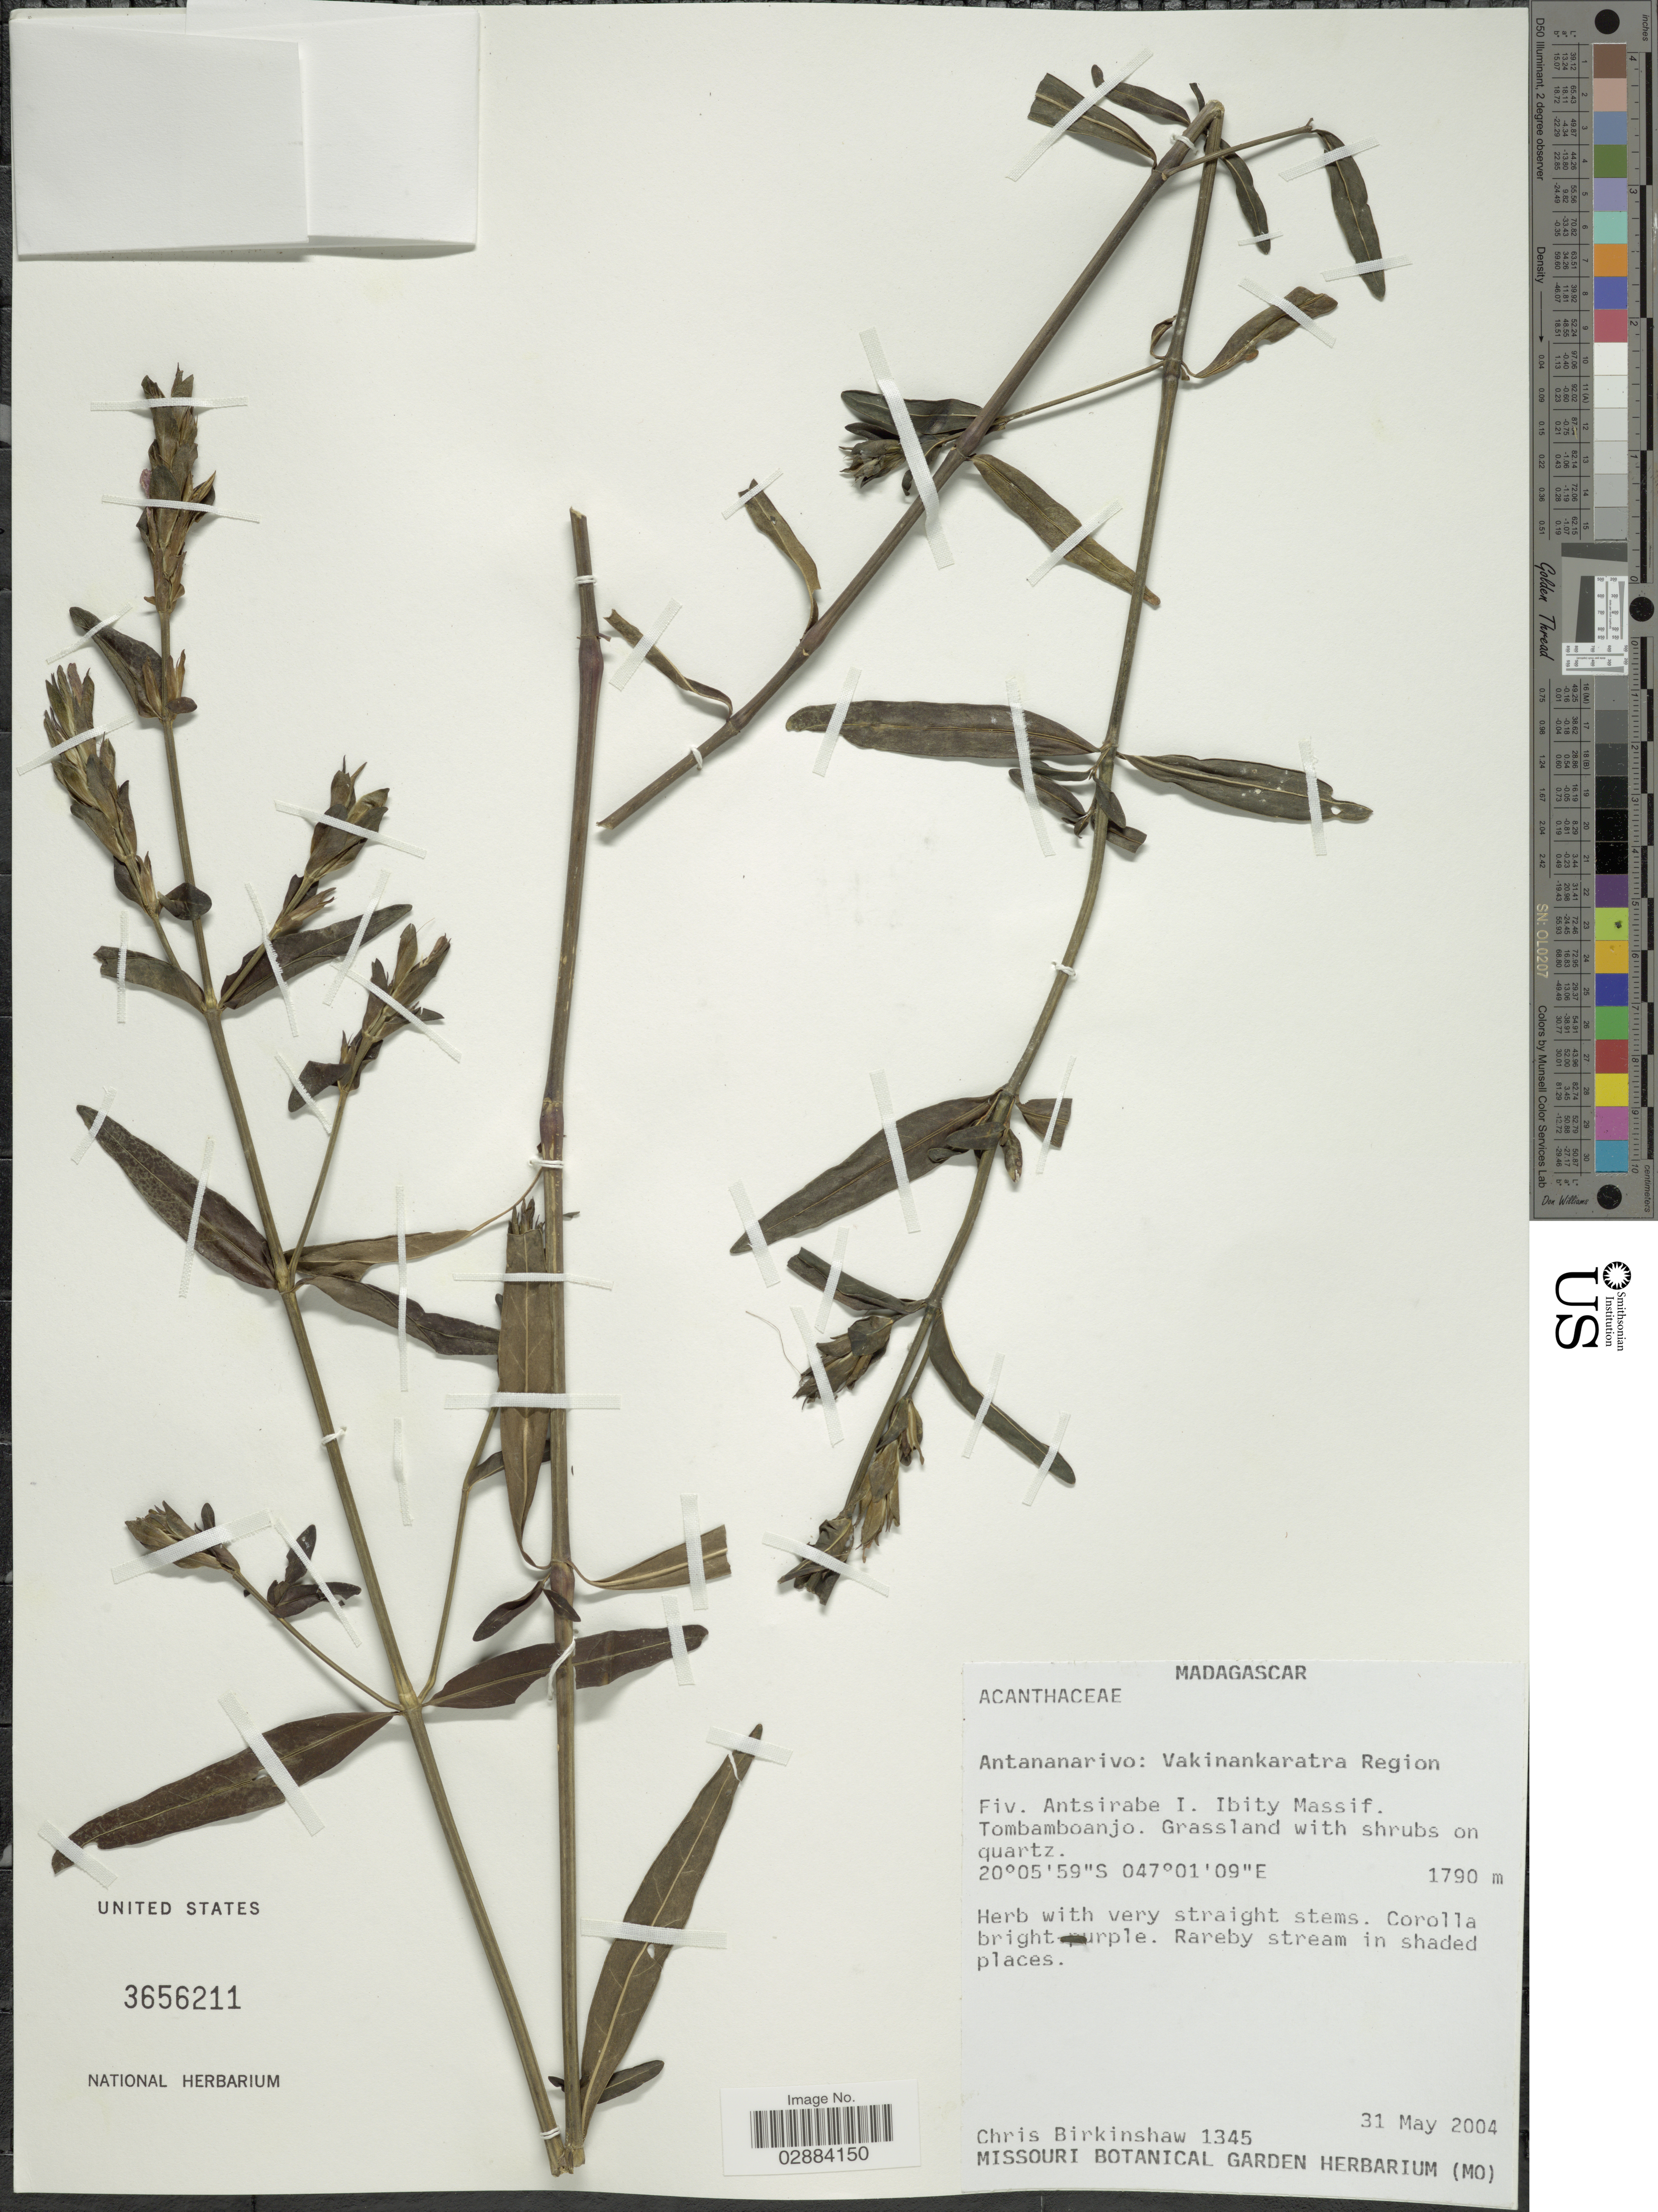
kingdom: Plantae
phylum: Tracheophyta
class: Magnoliopsida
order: Lamiales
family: Acanthaceae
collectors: C. R. Birkinshaw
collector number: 1345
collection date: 2004-05-31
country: Madagascar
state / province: Vakinankaratra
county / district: Antsirabe I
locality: Vakinankaratra Region. Fiv. Antsirabe I. Ibity Massif. Tombamboanjo. Grassland with shrubs on quartz.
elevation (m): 1790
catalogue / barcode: US 3656211